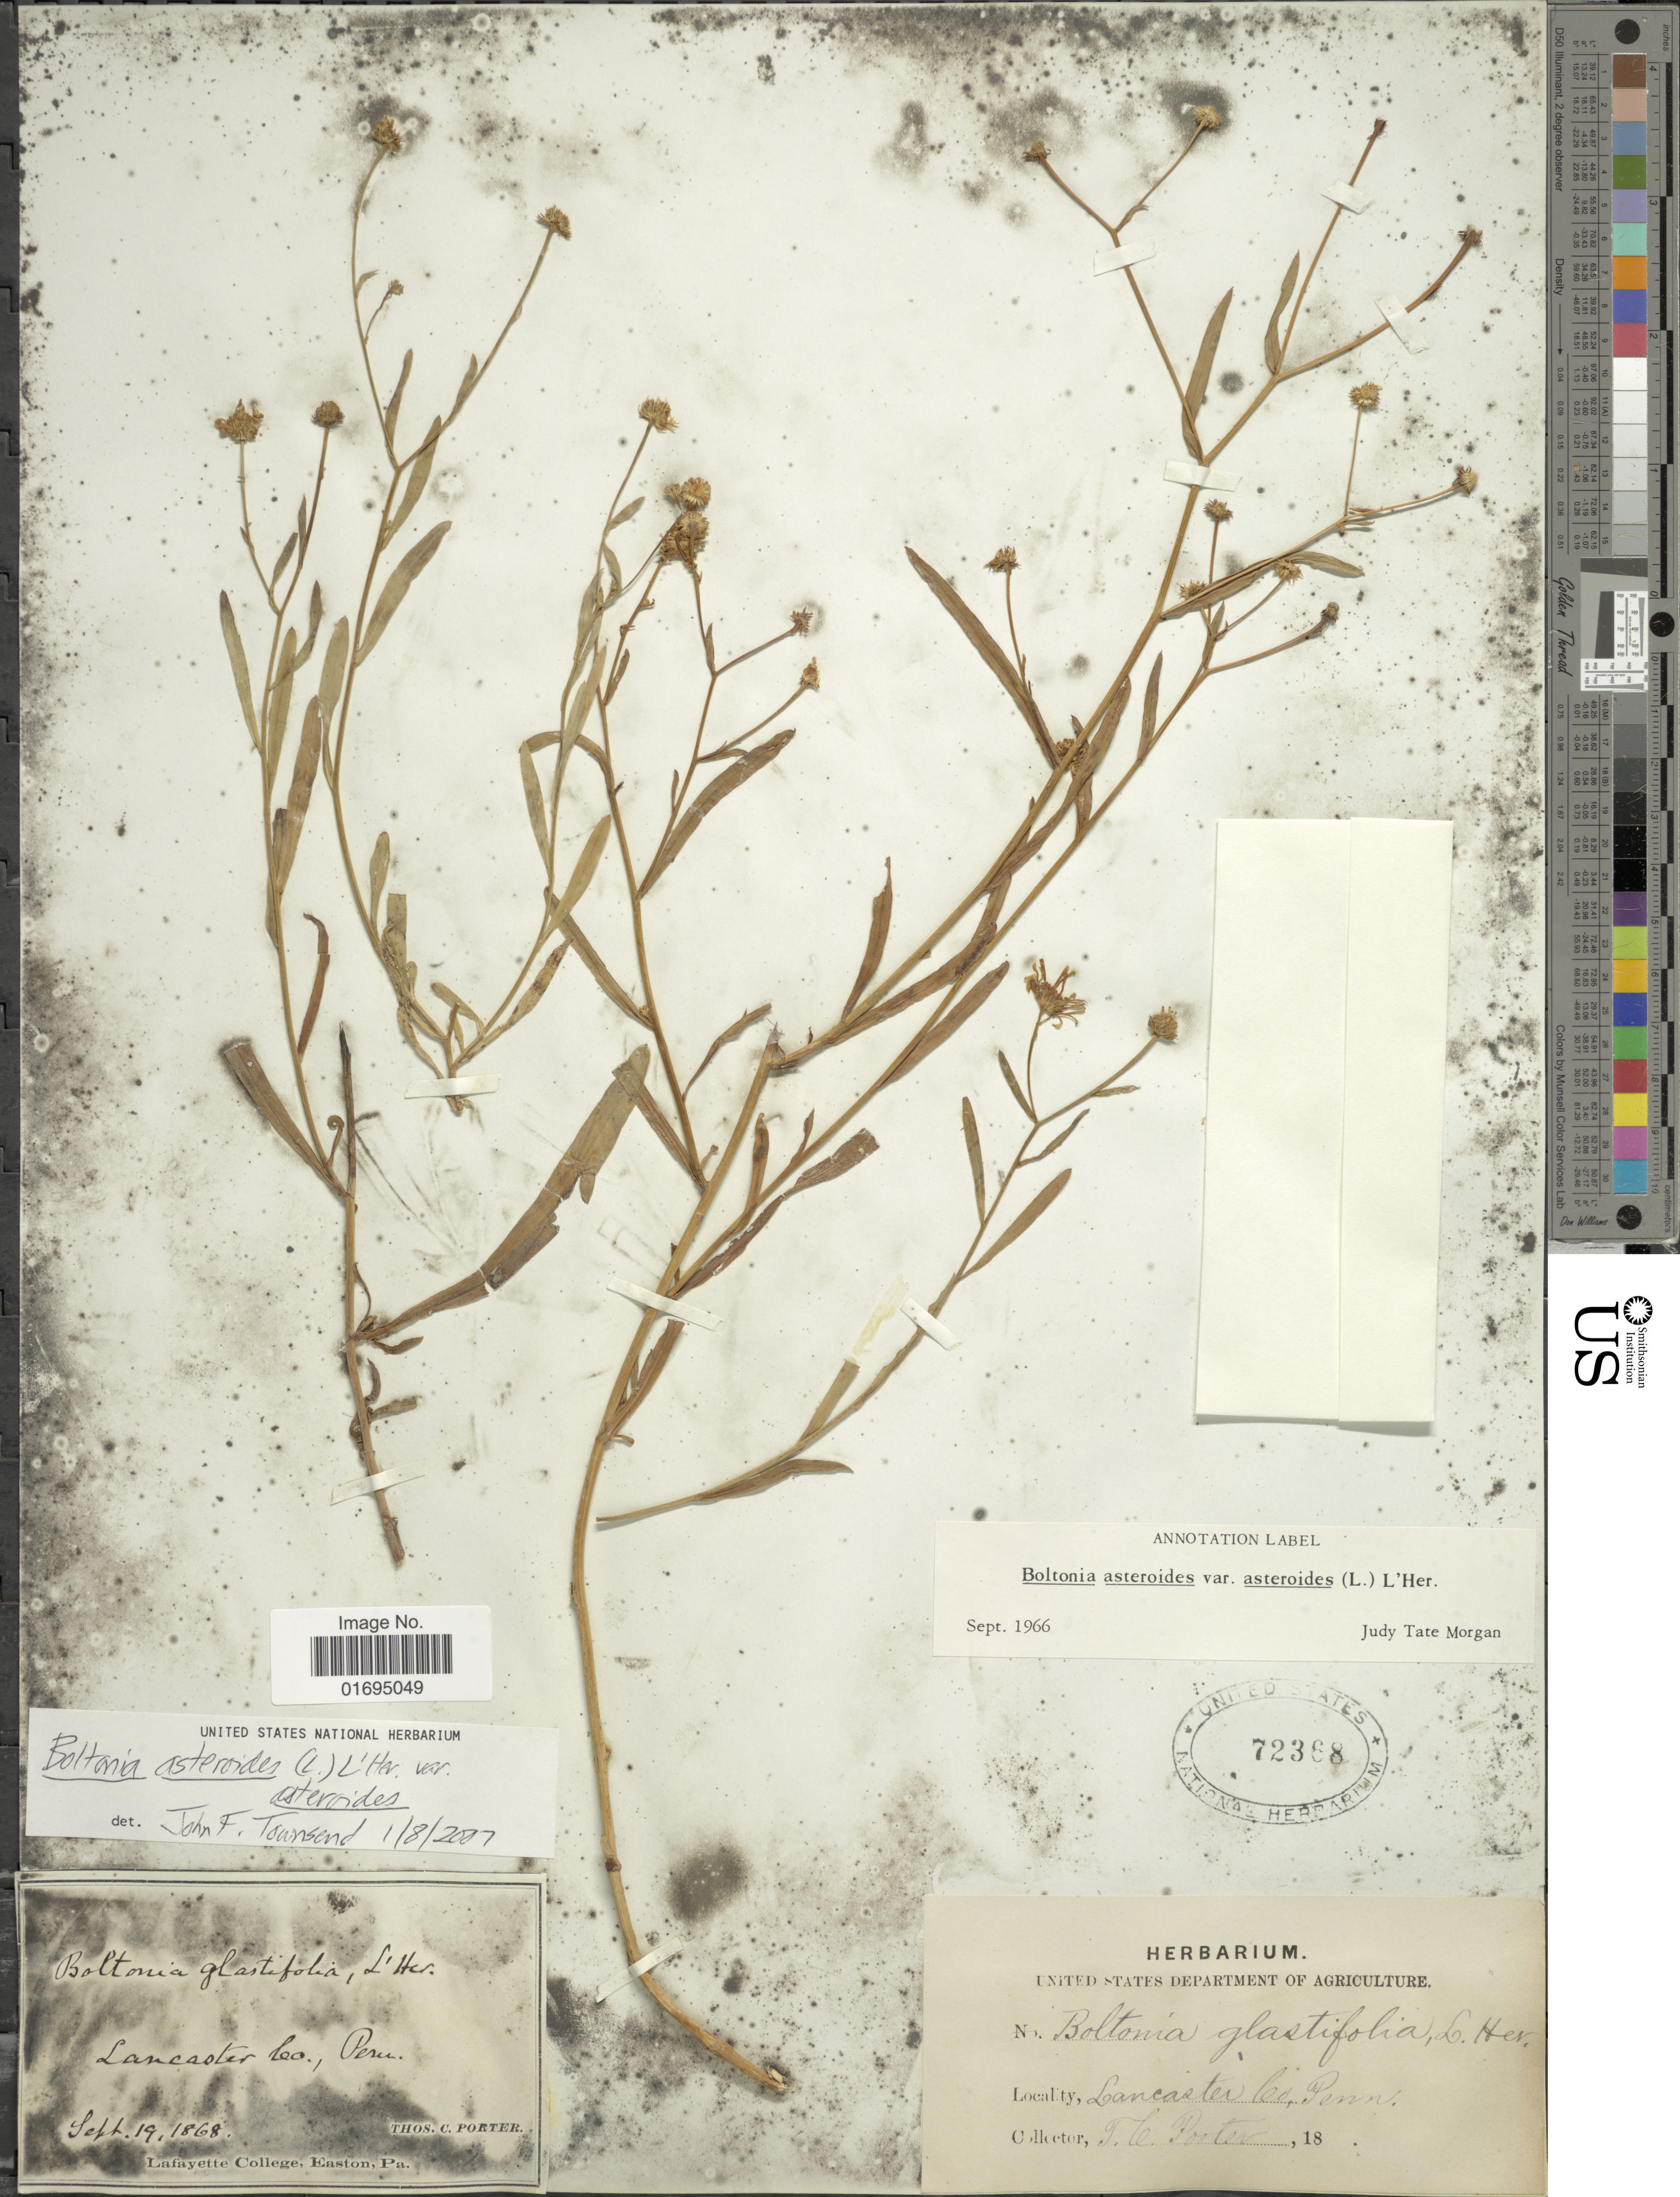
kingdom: Plantae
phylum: Tracheophyta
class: Magnoliopsida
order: Asterales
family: Asteraceae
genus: Boltonia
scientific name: Boltonia asteroides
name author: (L.) L'Hér.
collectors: T. C. Porter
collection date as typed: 18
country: United States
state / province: Pennsylvania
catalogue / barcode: US 72368